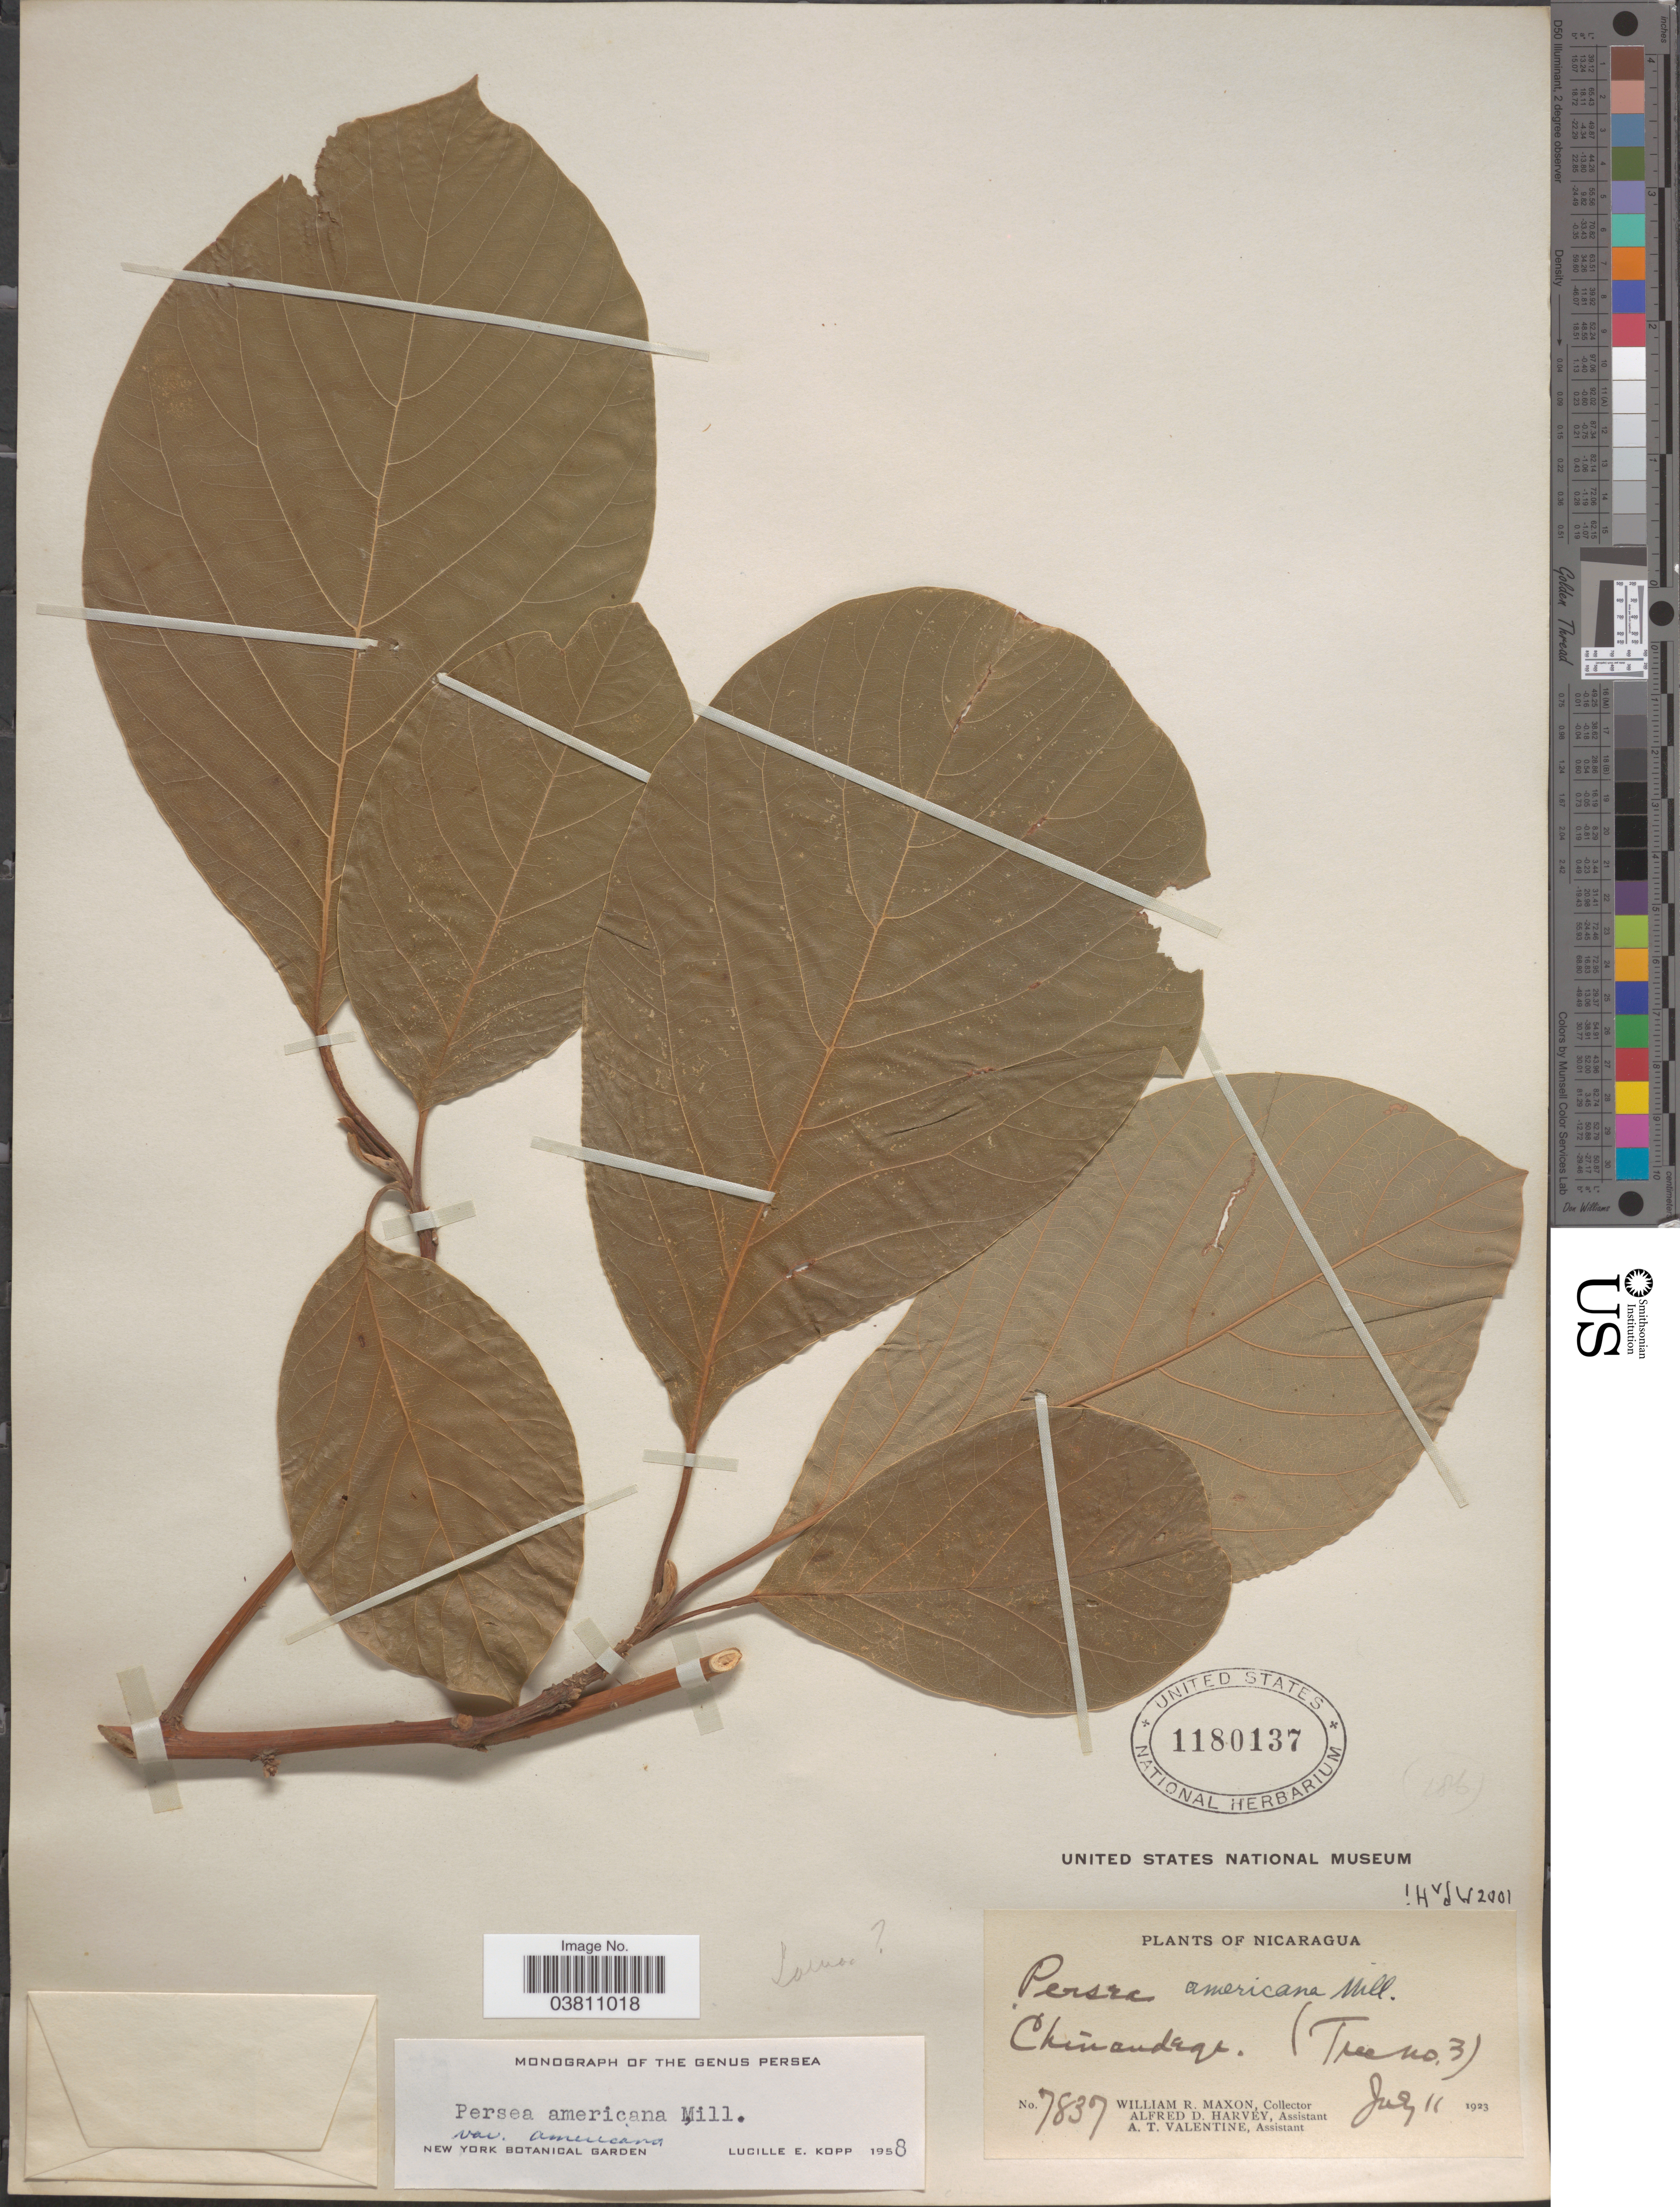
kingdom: Plantae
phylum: Tracheophyta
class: Magnoliopsida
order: Laurales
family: Lauraceae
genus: Persea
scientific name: Persea americana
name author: Mill.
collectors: W. R. Maxon, A. D. Harvey & A. Valentine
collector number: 7837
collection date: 1923-07-11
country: Nicaragua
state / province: Chinandega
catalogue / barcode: US 1180137